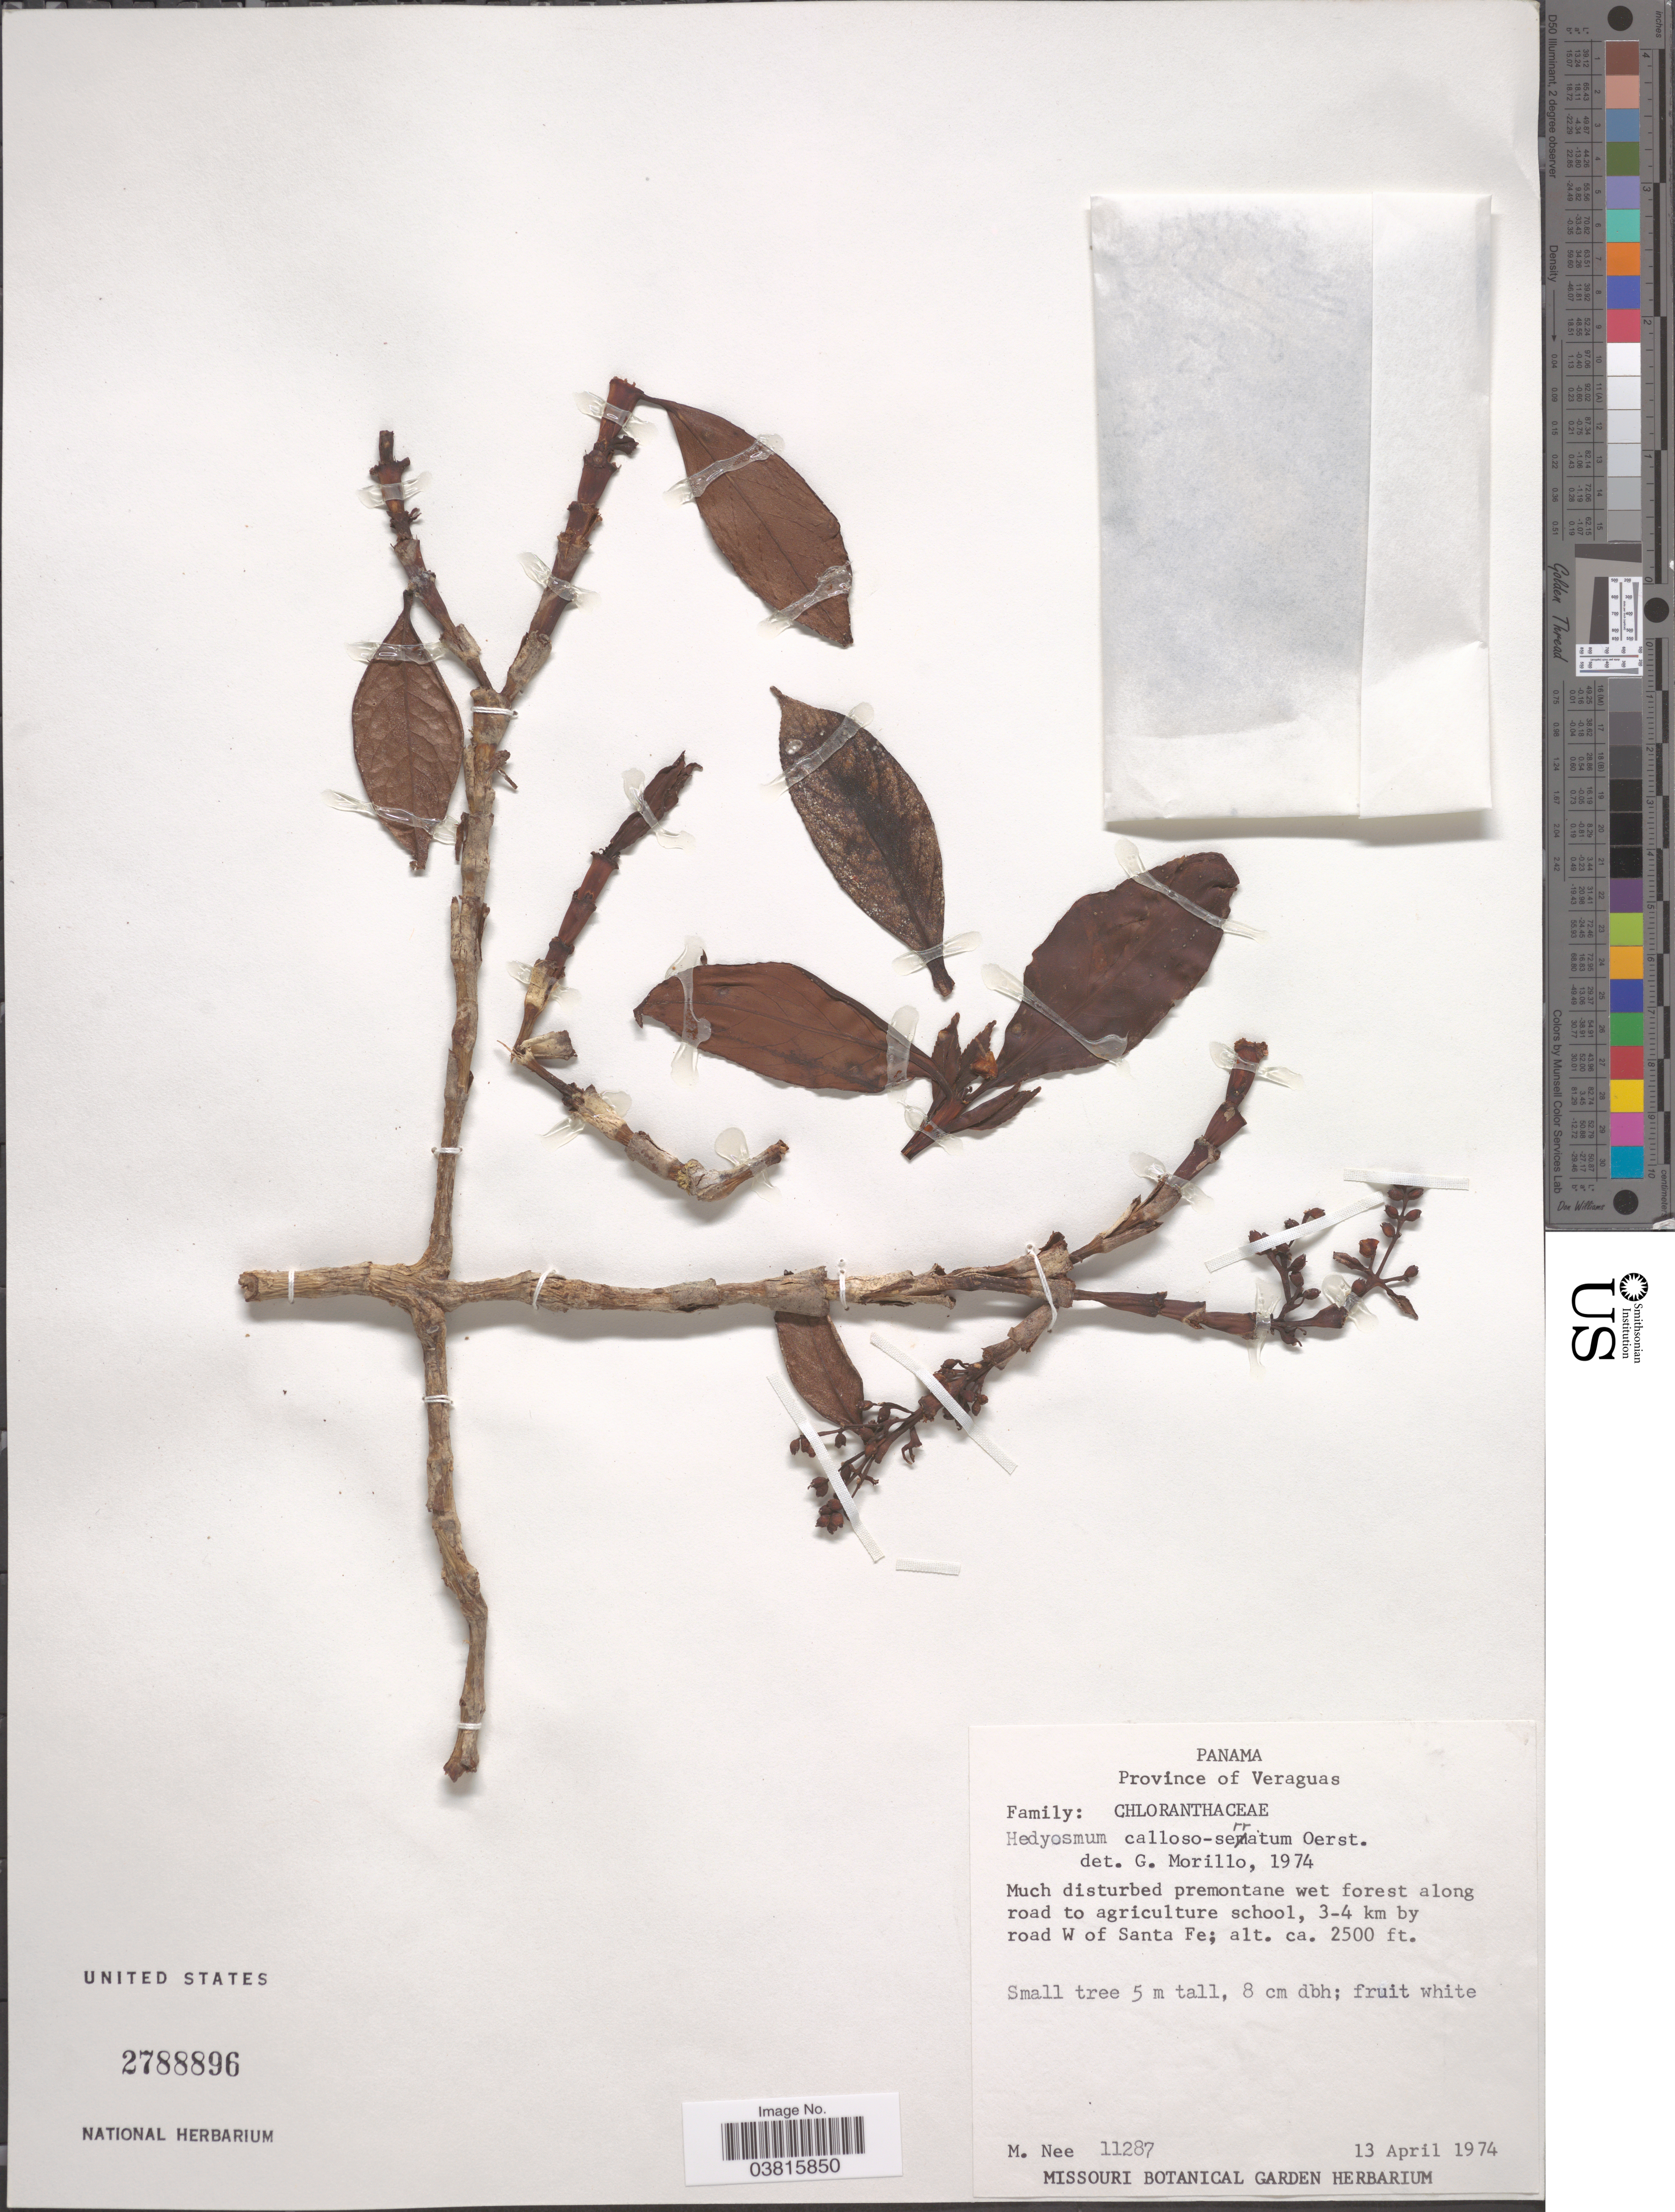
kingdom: Plantae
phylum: Tracheophyta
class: Magnoliopsida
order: Chloranthales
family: Chloranthaceae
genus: Hedyosmum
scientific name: Hedyosmum bonplandianum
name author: Kunth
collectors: M. Nee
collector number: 11287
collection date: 1974-04-13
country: Panama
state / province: Veraguas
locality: Along road to agriculture school, 3-4 km by road W of Santa Fe.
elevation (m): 762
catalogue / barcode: US 2788896